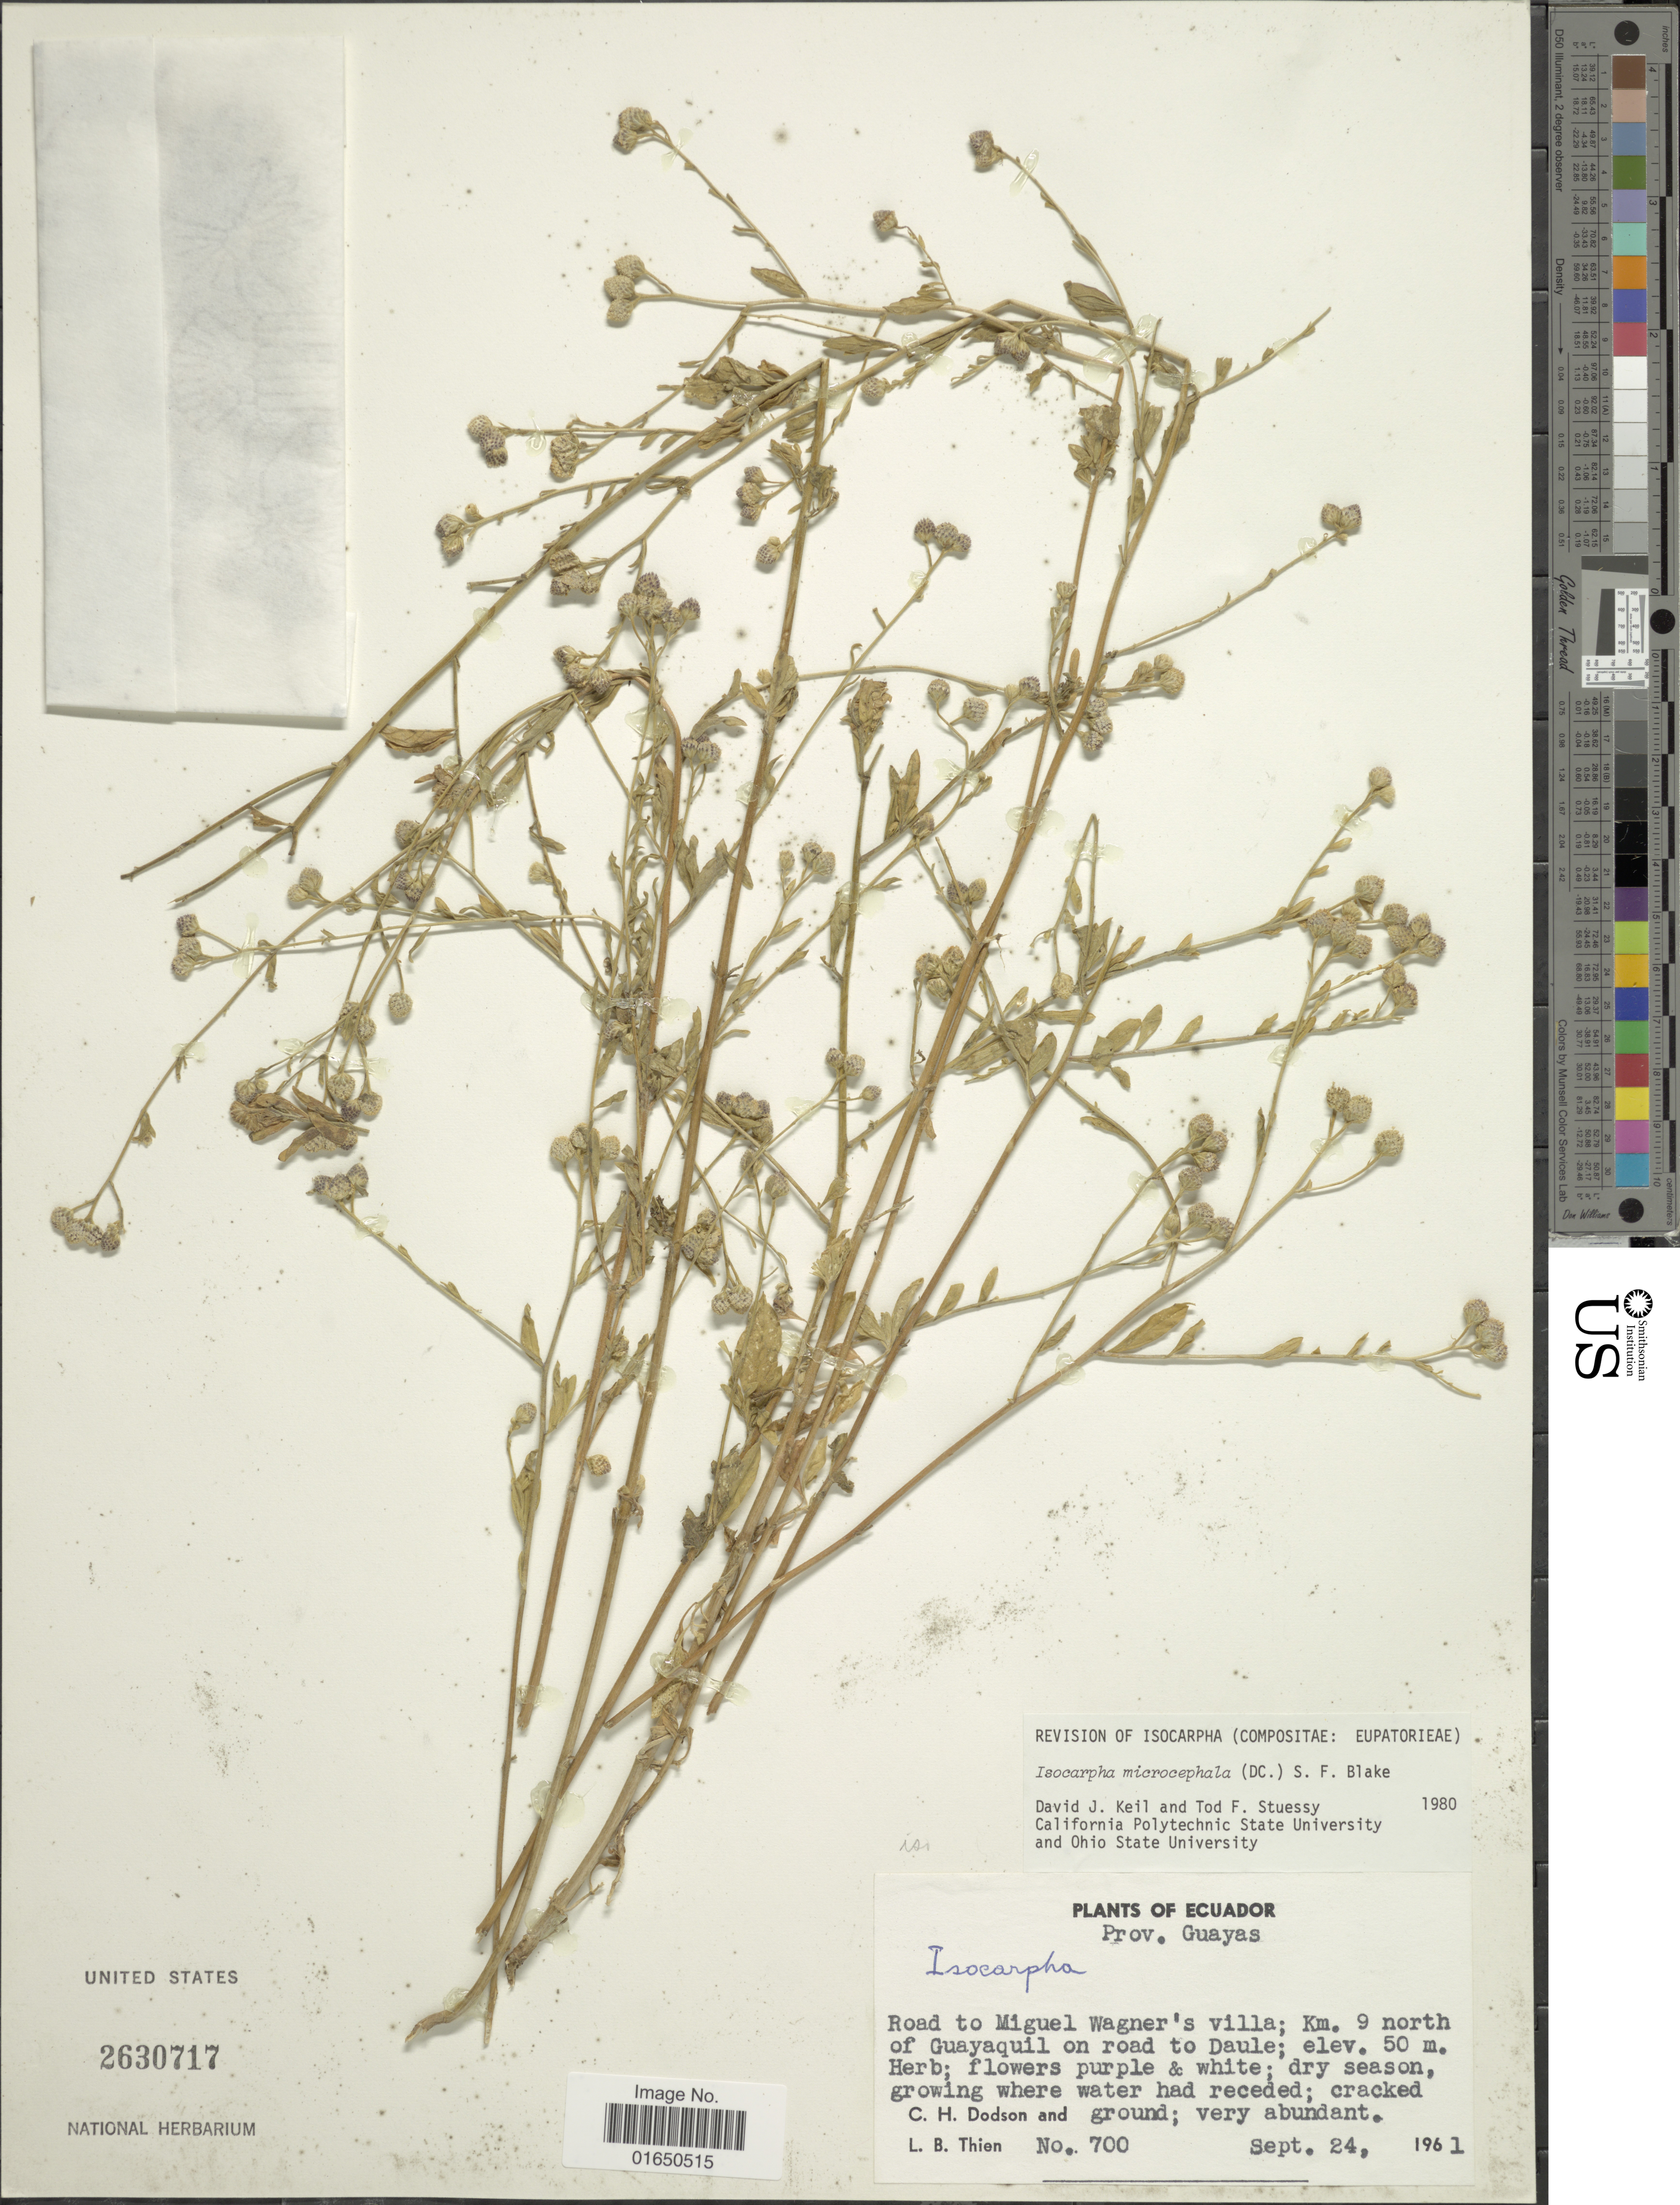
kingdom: Plantae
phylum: Tracheophyta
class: Magnoliopsida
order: Asterales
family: Asteraceae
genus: Isocarpha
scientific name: Isocarpha microcephala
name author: (DC.) S.F. Blake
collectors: C. H. Dodson & L. Thien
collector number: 700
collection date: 1961-09-24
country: Ecuador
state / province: Guayas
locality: Road to Miguel Wanger's villa; Km. 9 N of Guayaquil on road to Daule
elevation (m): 50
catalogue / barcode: US 2630717